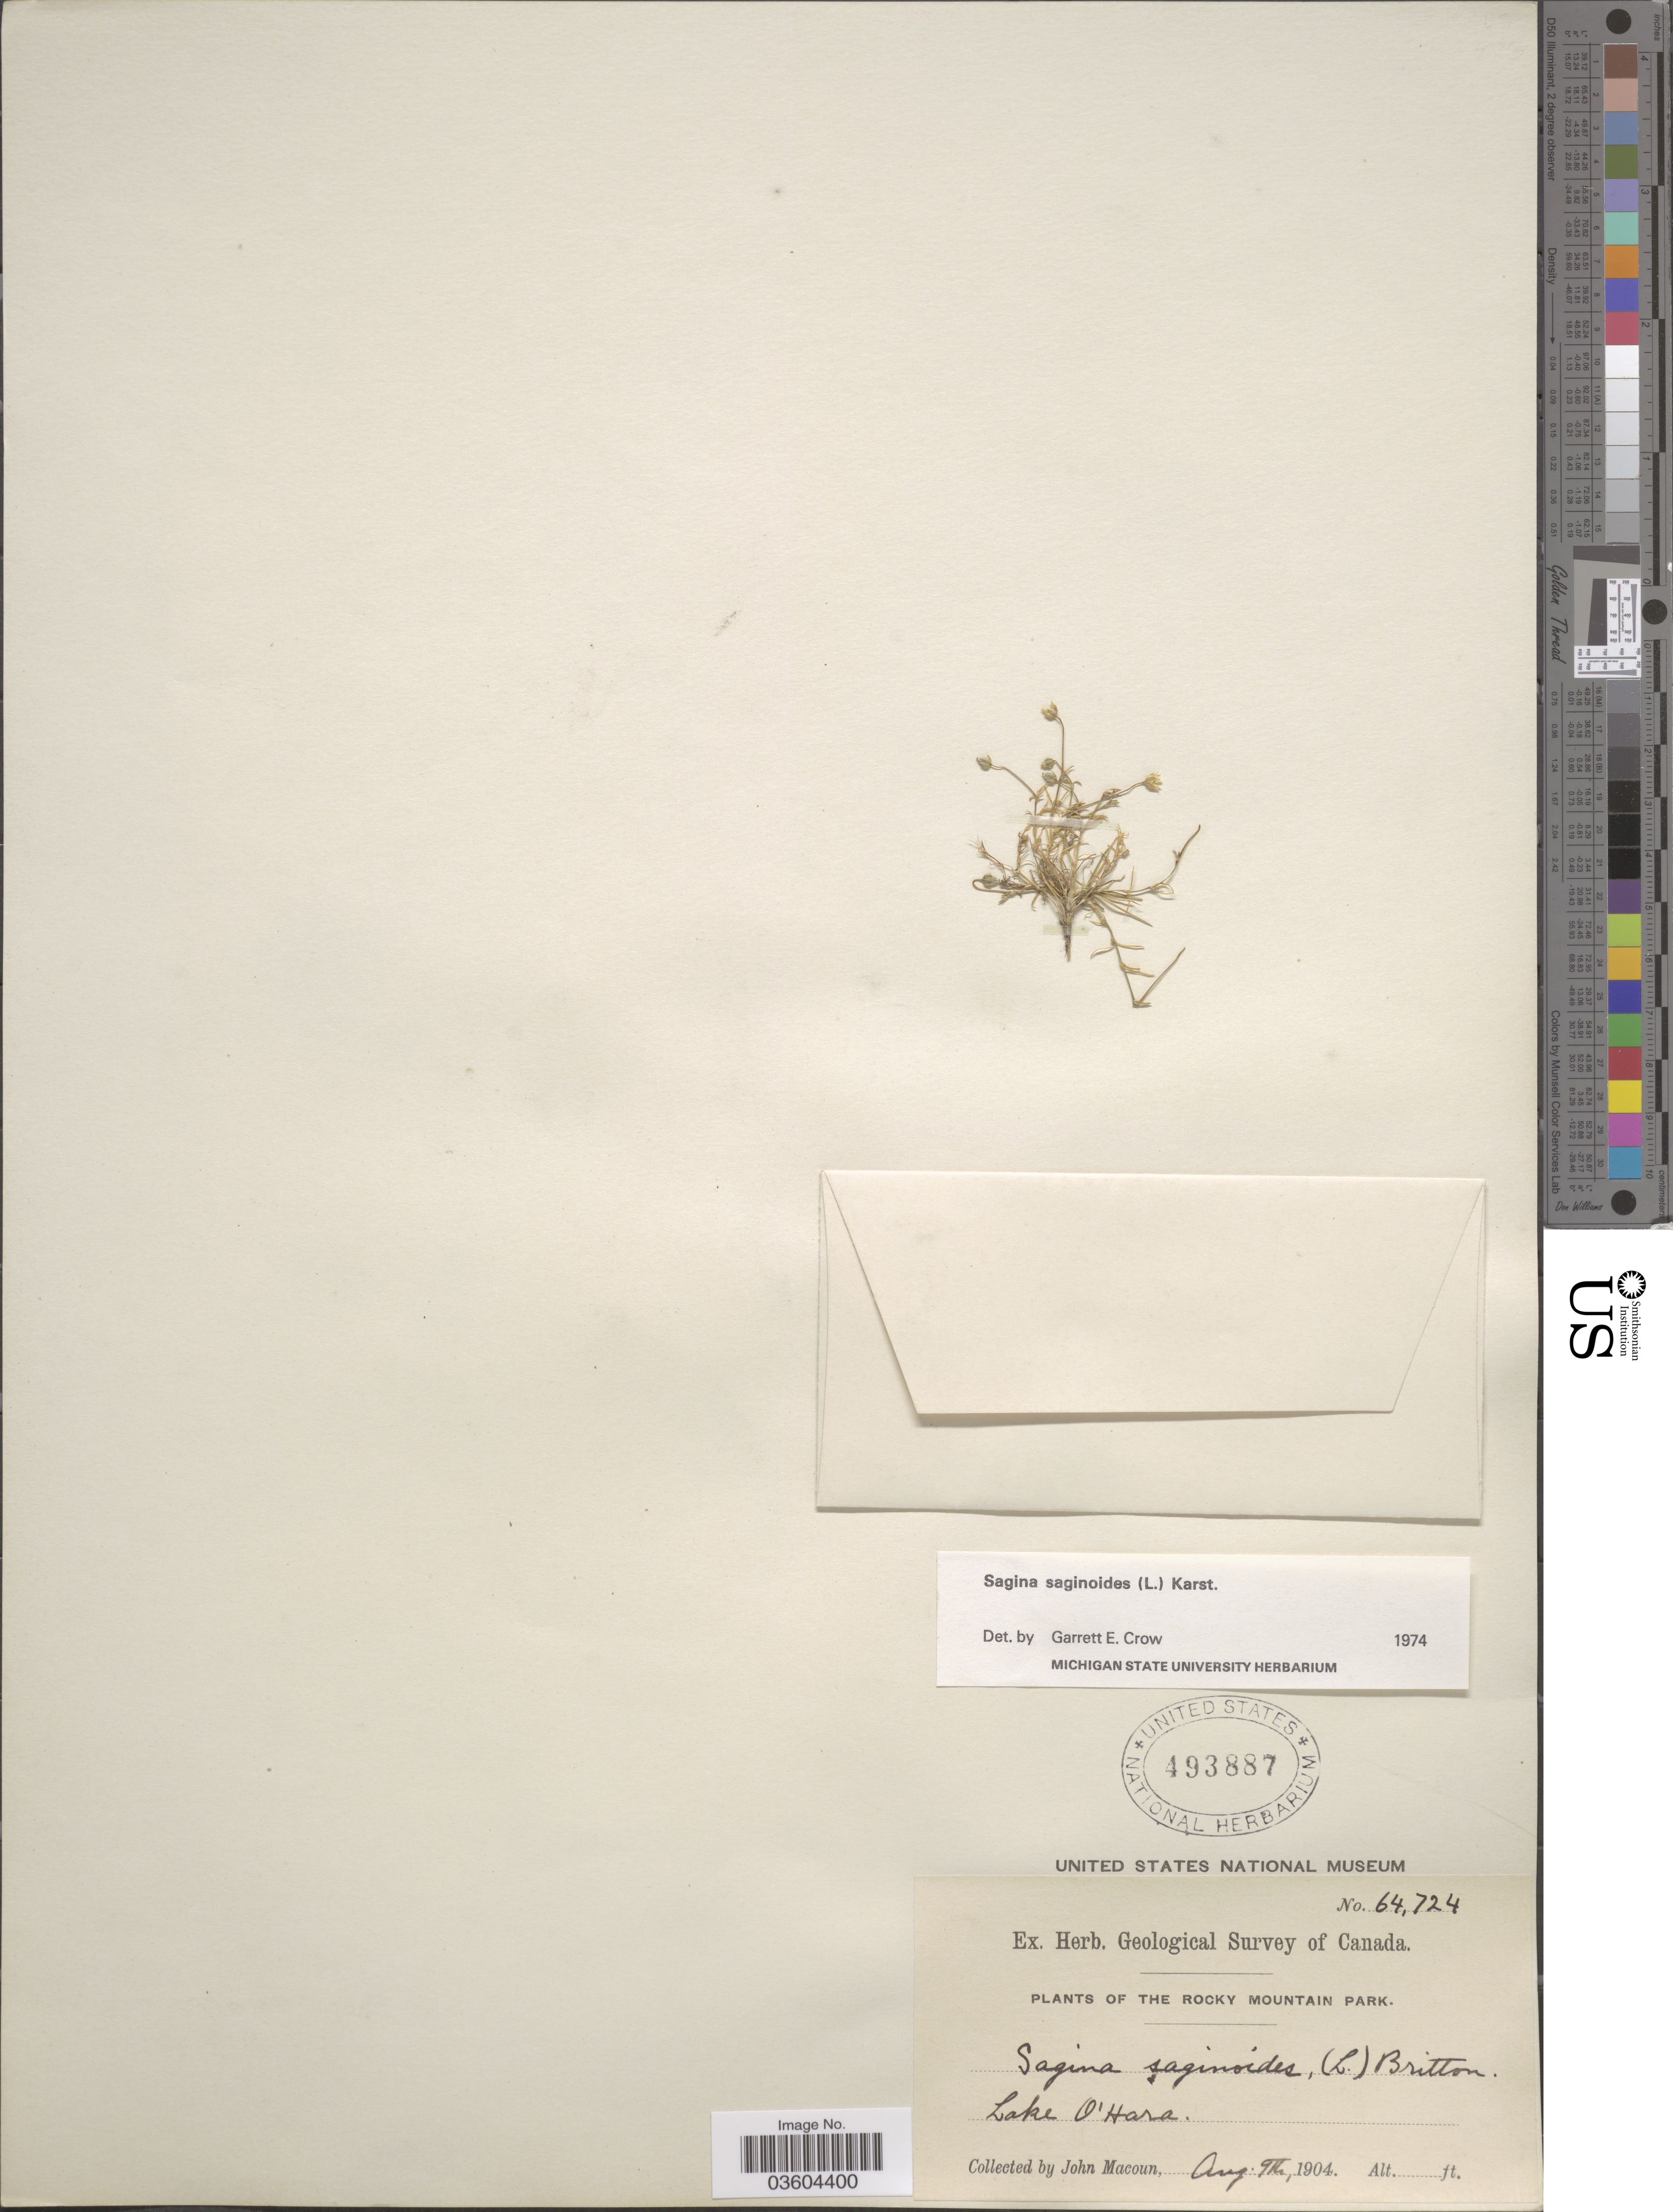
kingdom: Plantae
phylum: Tracheophyta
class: Magnoliopsida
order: Caryophyllales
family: Caryophyllaceae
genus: Sagina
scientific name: Sagina saginoides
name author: (L.) H. Karst.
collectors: J. Macoun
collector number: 64724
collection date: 1904-08-09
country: Canada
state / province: British Columbia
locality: The Rocky Mountain Park. Lake O'Hara.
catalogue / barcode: US 493887